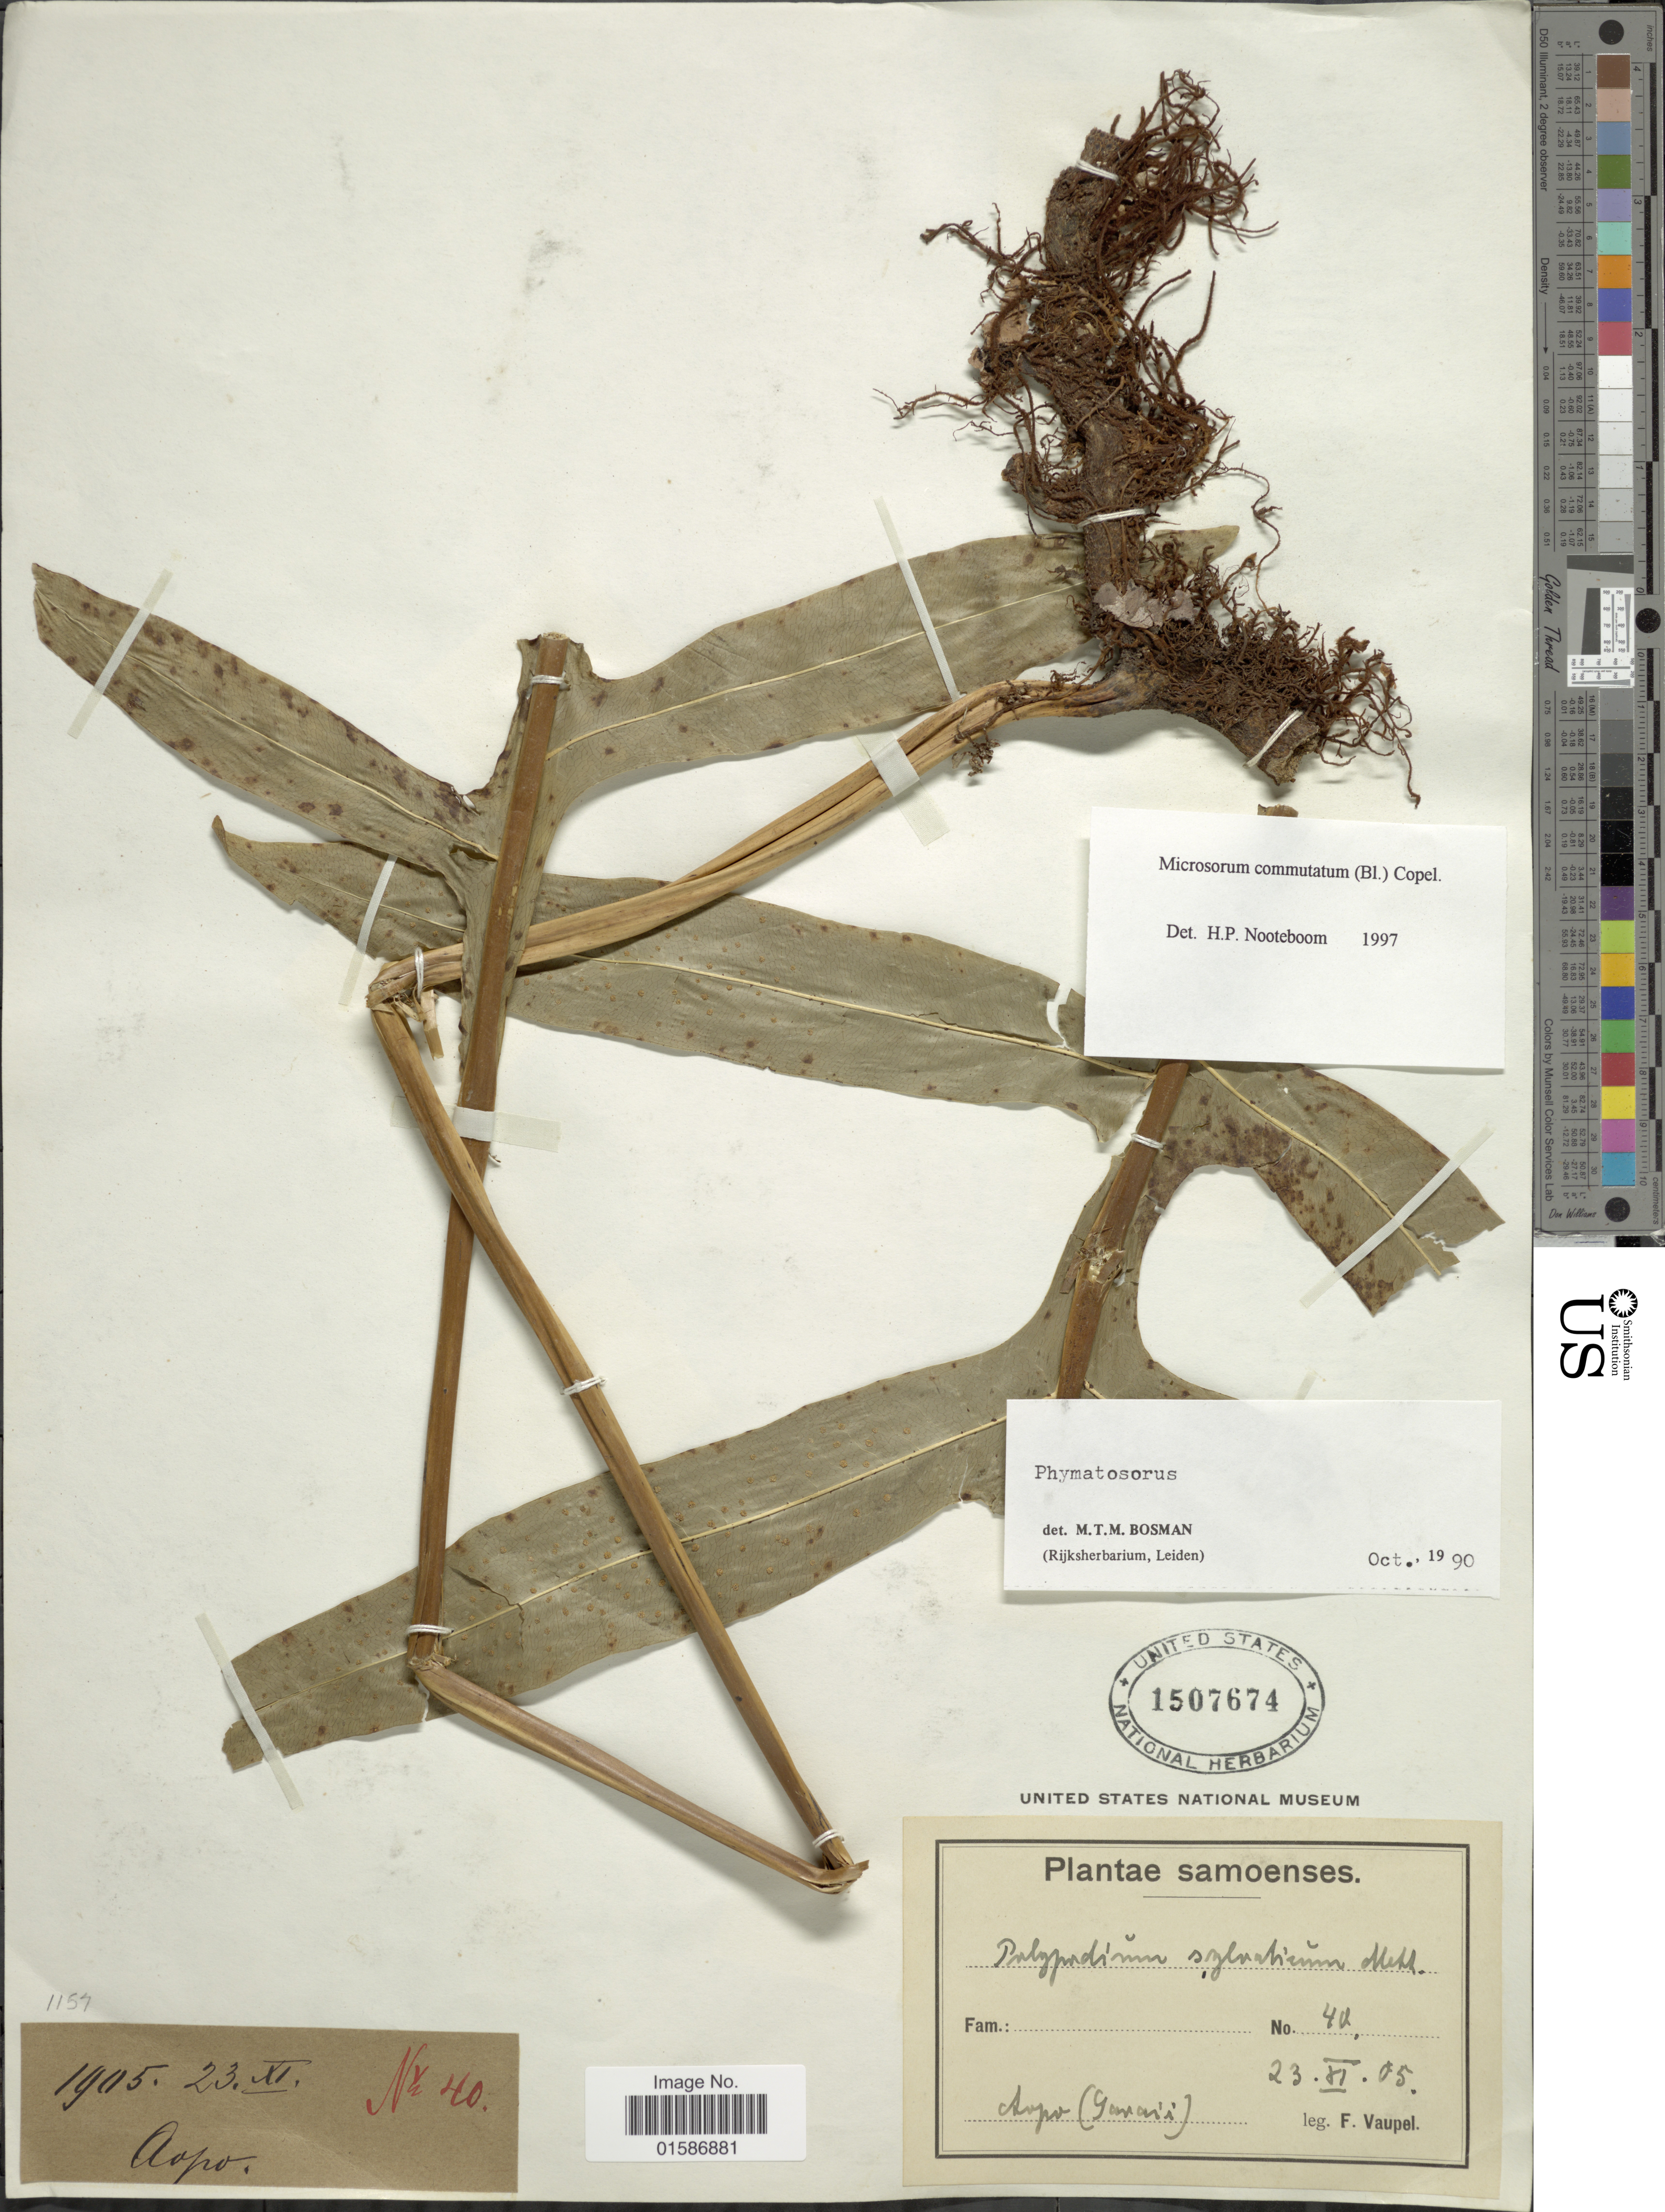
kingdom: Plantae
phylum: Tracheophyta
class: Polypodiopsida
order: Polypodiales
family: Polypodiaceae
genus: Microsorum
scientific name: Microsorum commutatum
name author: (Blume) Copel.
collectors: F. Vaupel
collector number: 40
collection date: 1905-11-23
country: Samoa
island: Savai'i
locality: Aopo, Samoenses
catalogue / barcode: US 1507674